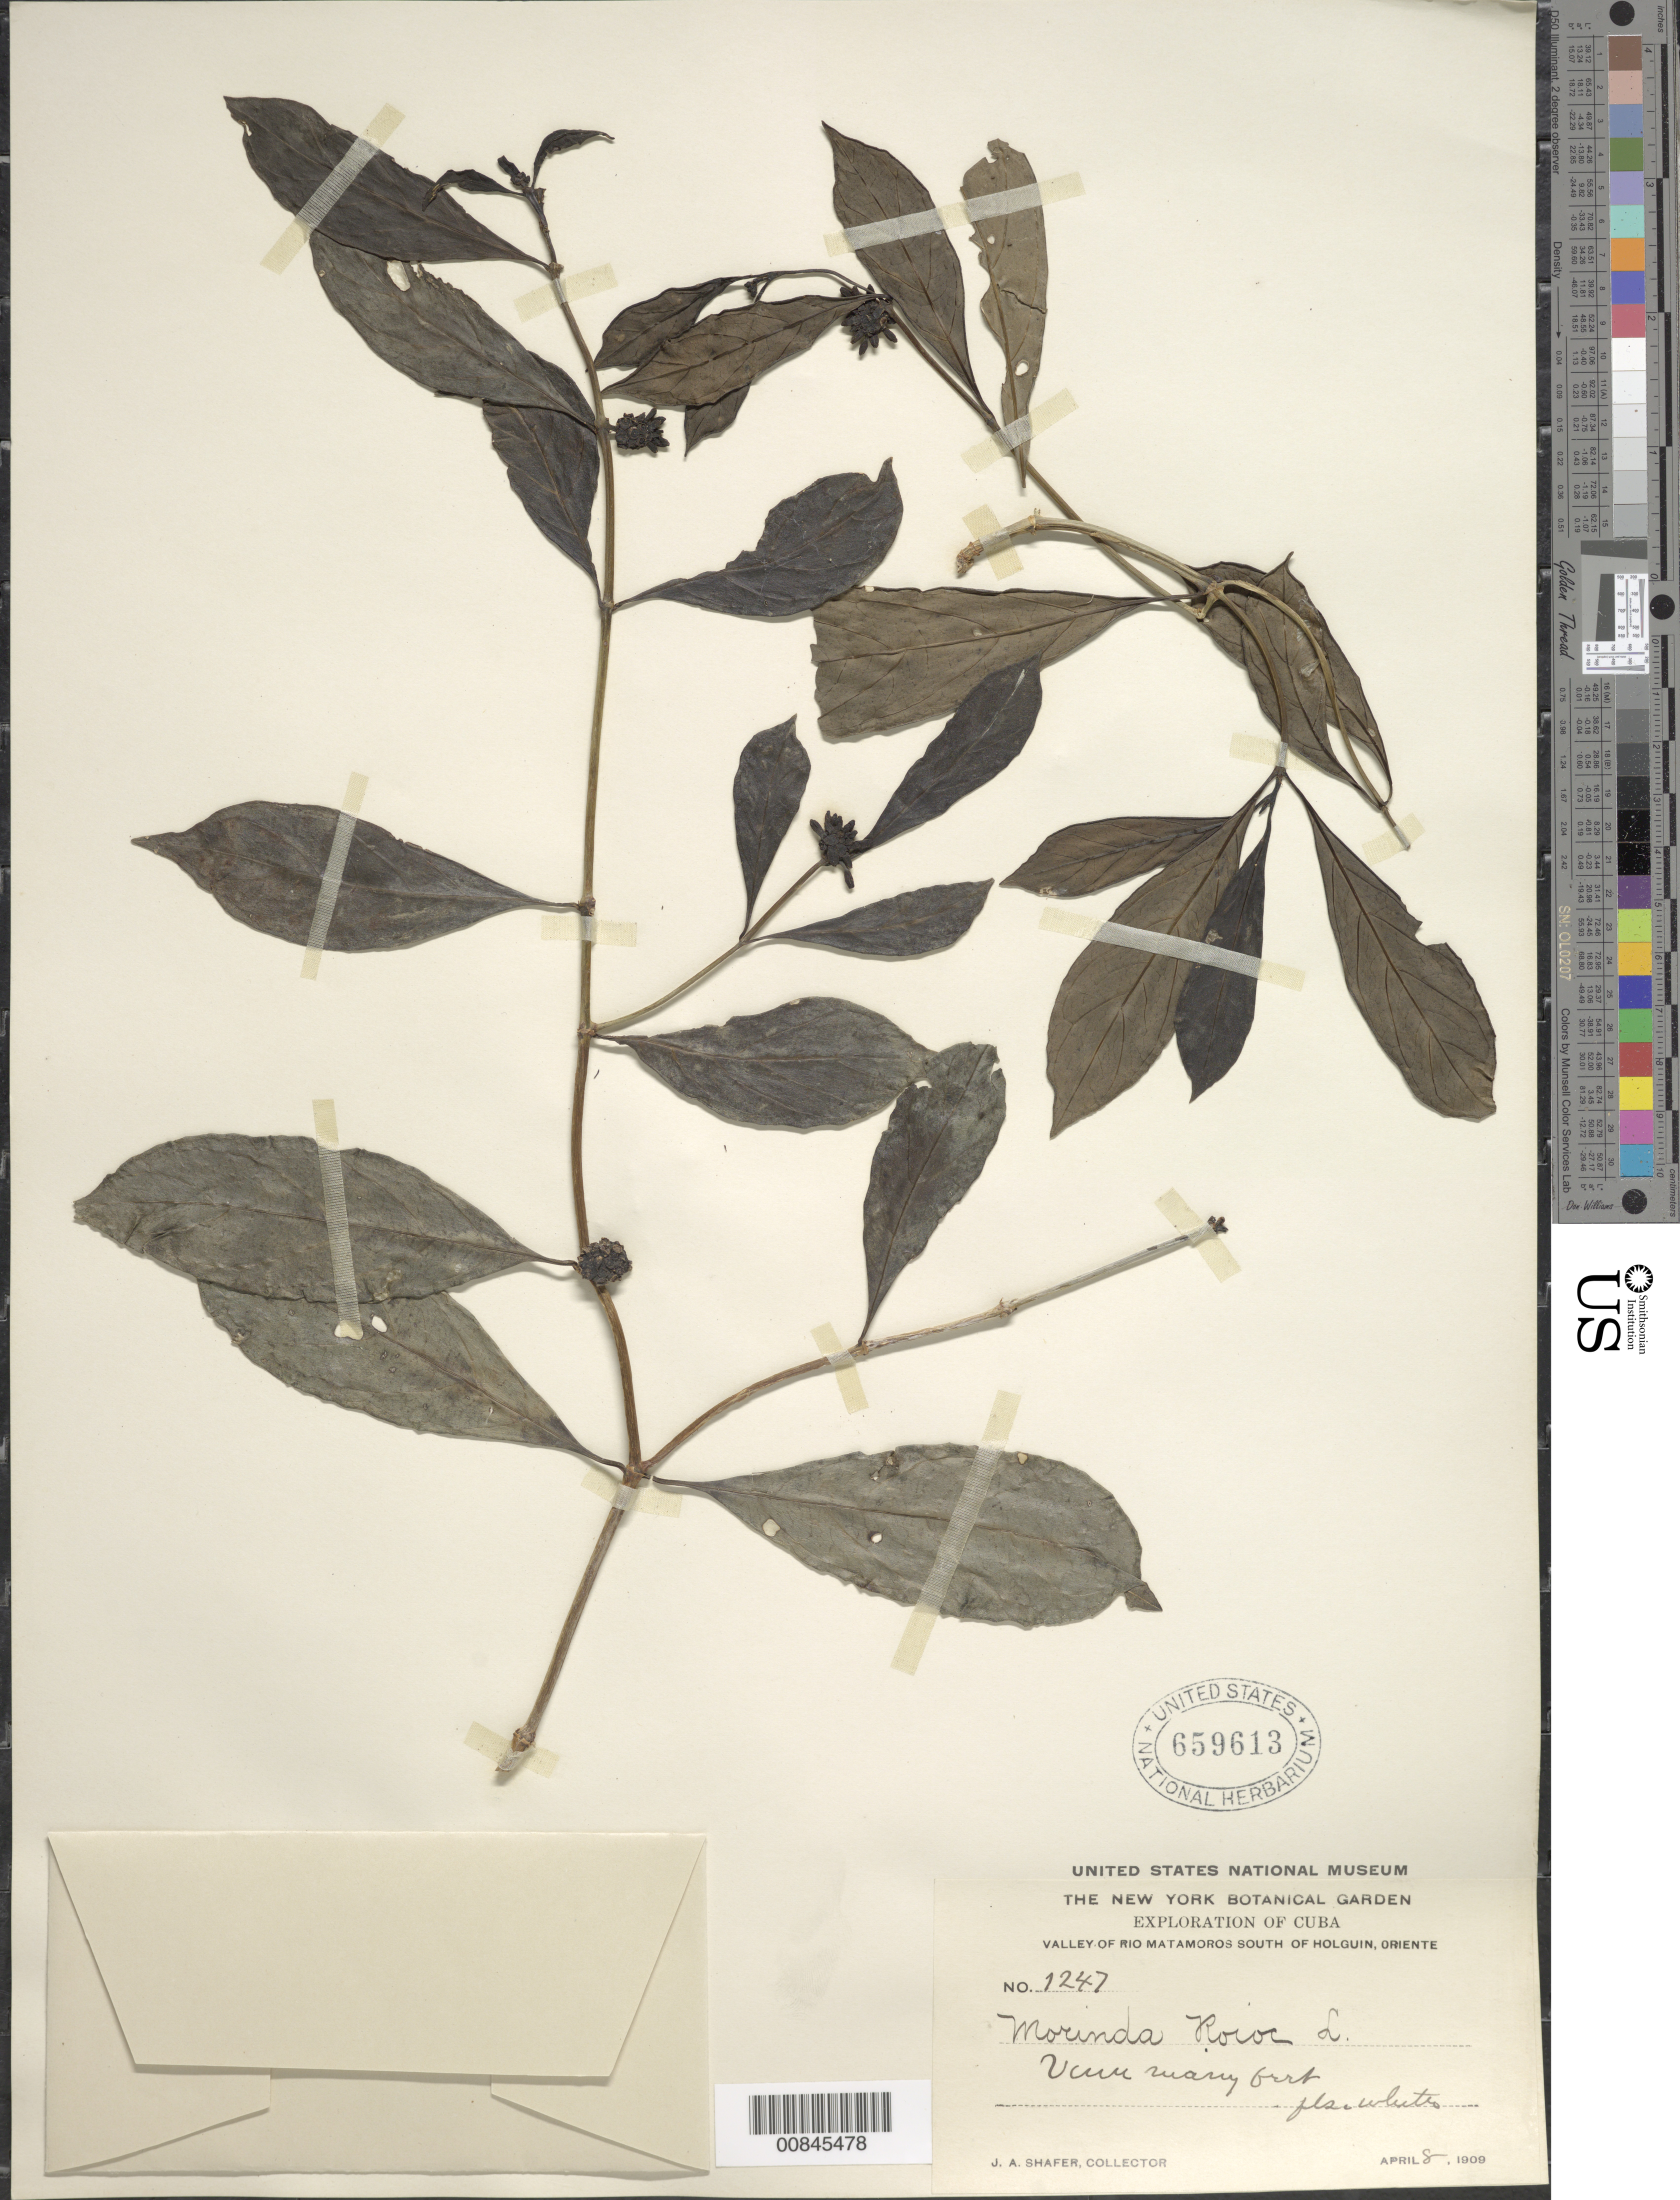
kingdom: Plantae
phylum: Tracheophyta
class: Magnoliopsida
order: Gentianales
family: Rubiaceae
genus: Morinda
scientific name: Morinda royoc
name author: L.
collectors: J. A. Shafer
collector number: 1247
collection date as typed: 08 Apr 1909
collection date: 1909-04-08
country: Cuba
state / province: Oriente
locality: Valley of Rio Matamoros south of Holguin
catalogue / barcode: US 659613